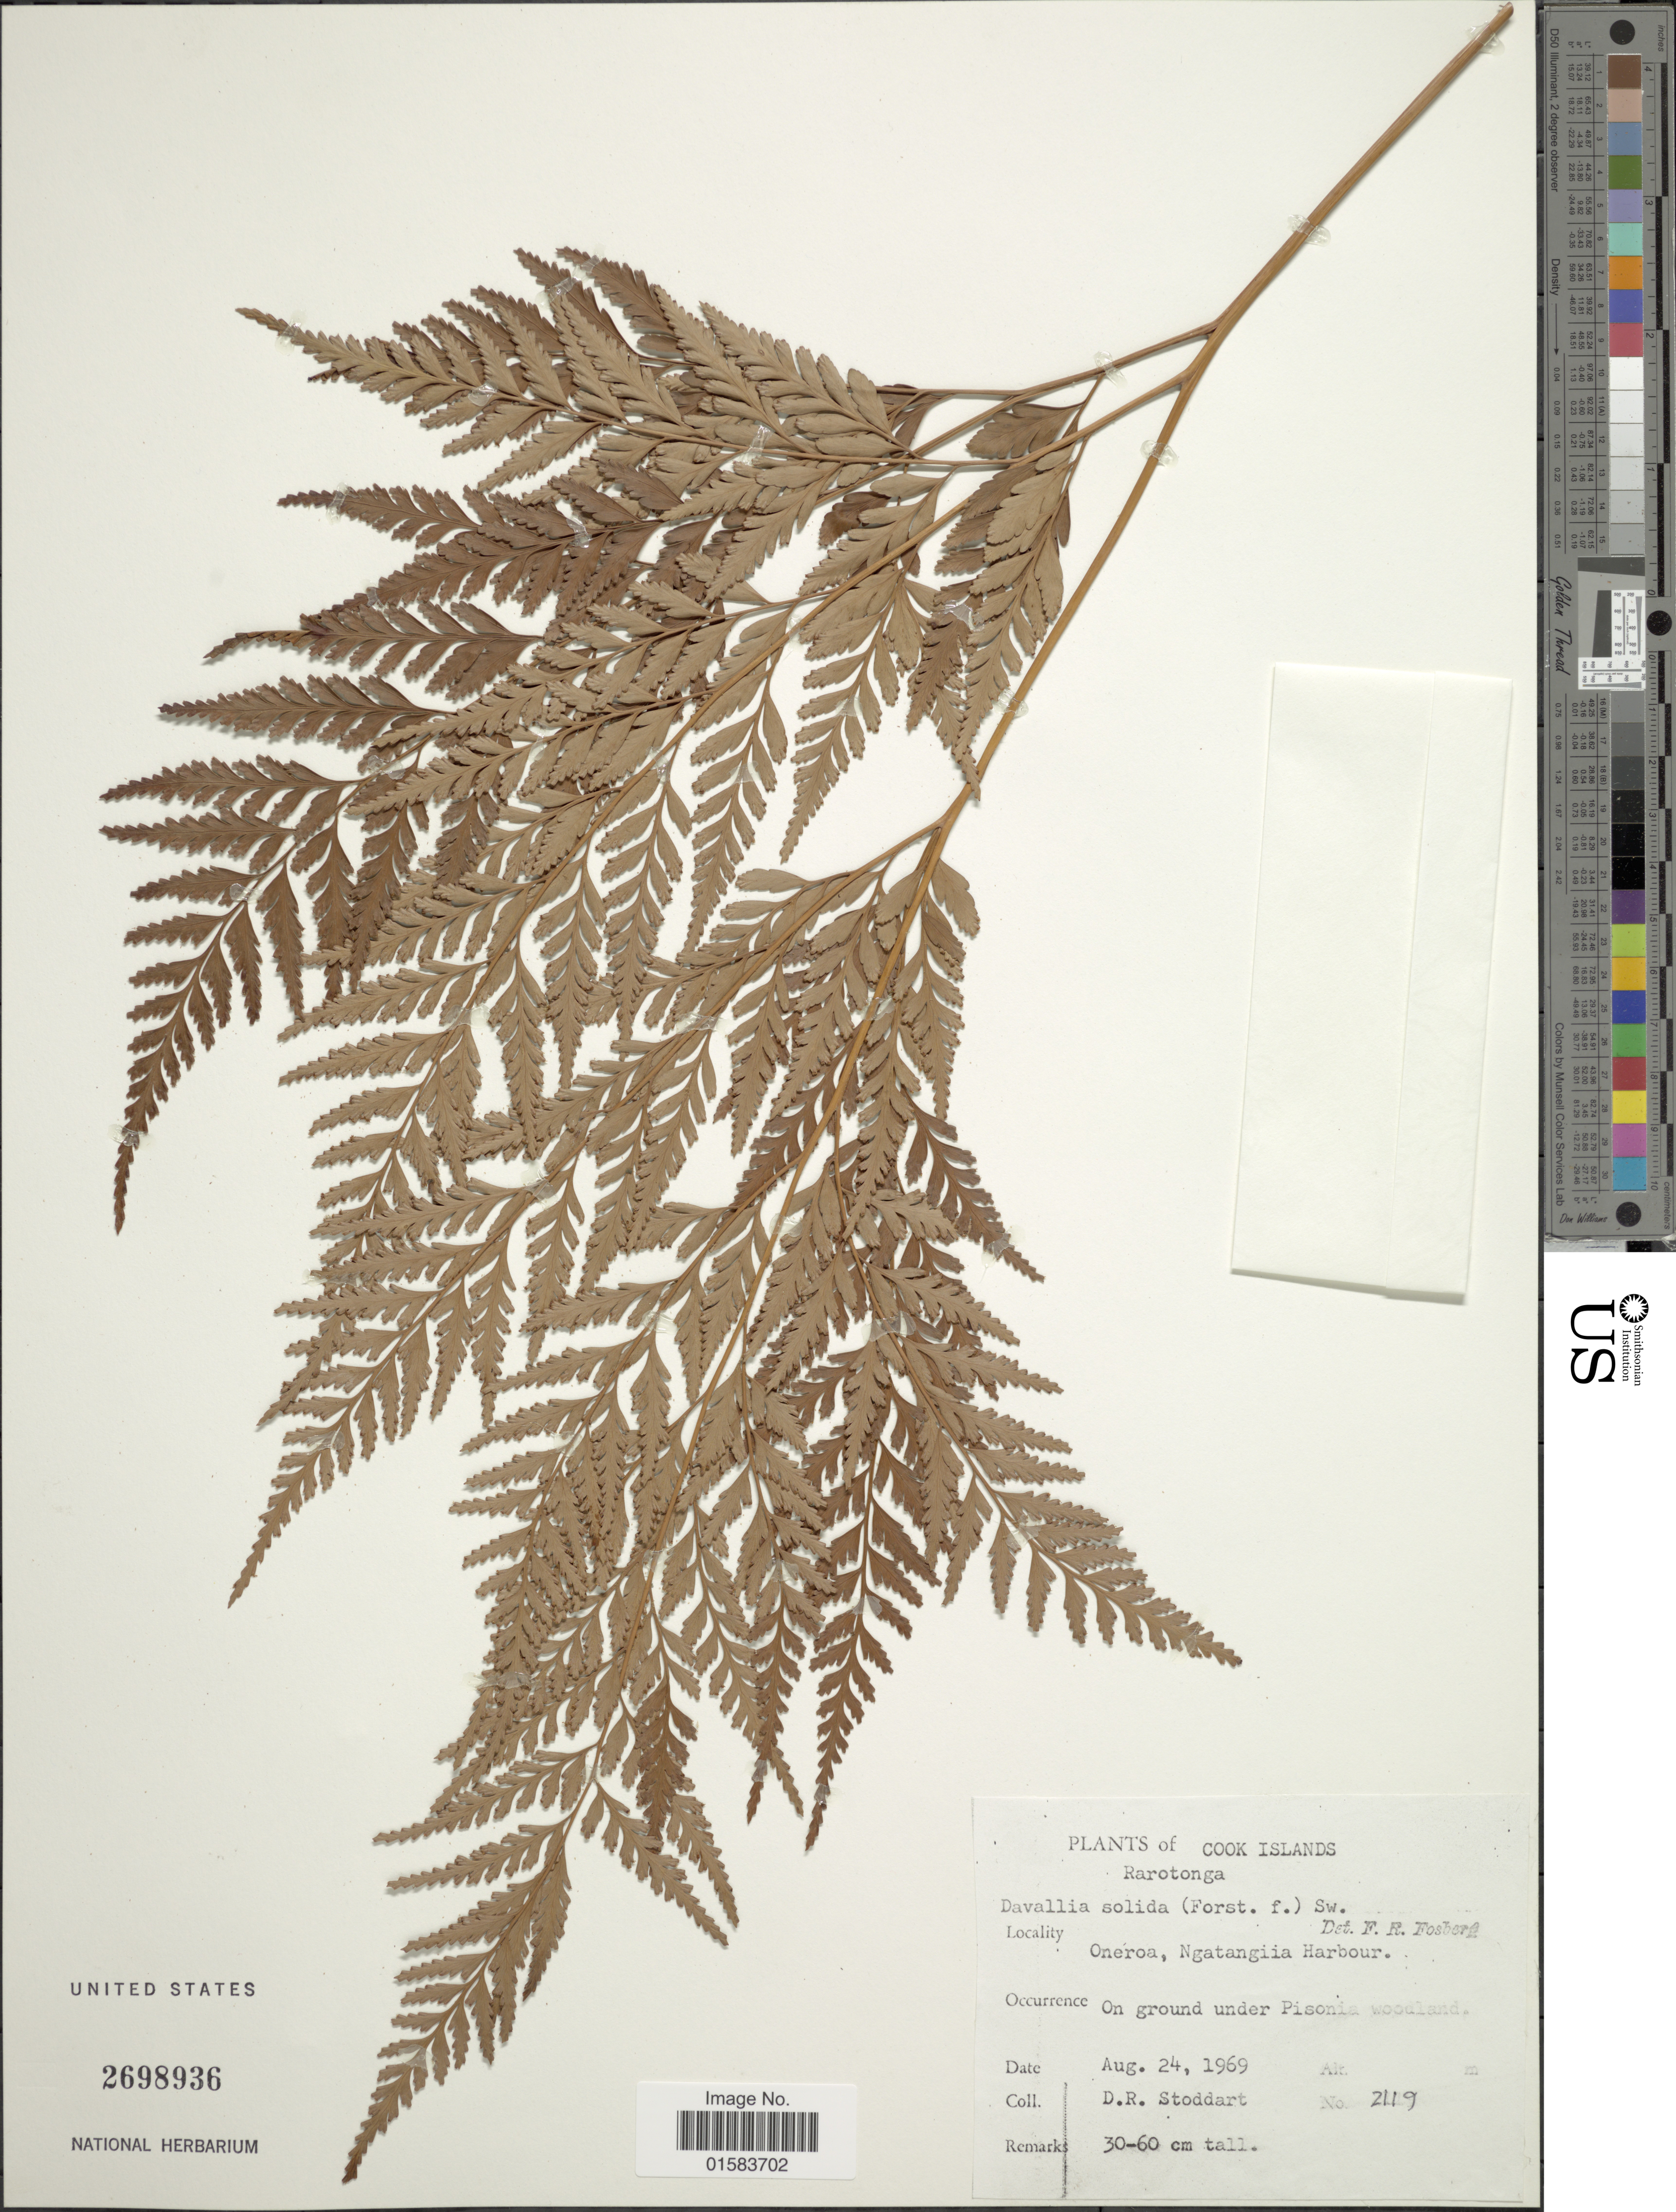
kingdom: Plantae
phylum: Tracheophyta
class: Polypodiopsida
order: Polypodiales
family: Davalliaceae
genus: Davallia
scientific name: Davallia solida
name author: (G. Forst.) Sw.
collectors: D. R. Stoddart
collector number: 2119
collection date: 1969-08-24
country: Cook Islands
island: Rarotonga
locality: Rarotonga, Oneroa, Ngatangiia Harbout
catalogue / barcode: US 2698936